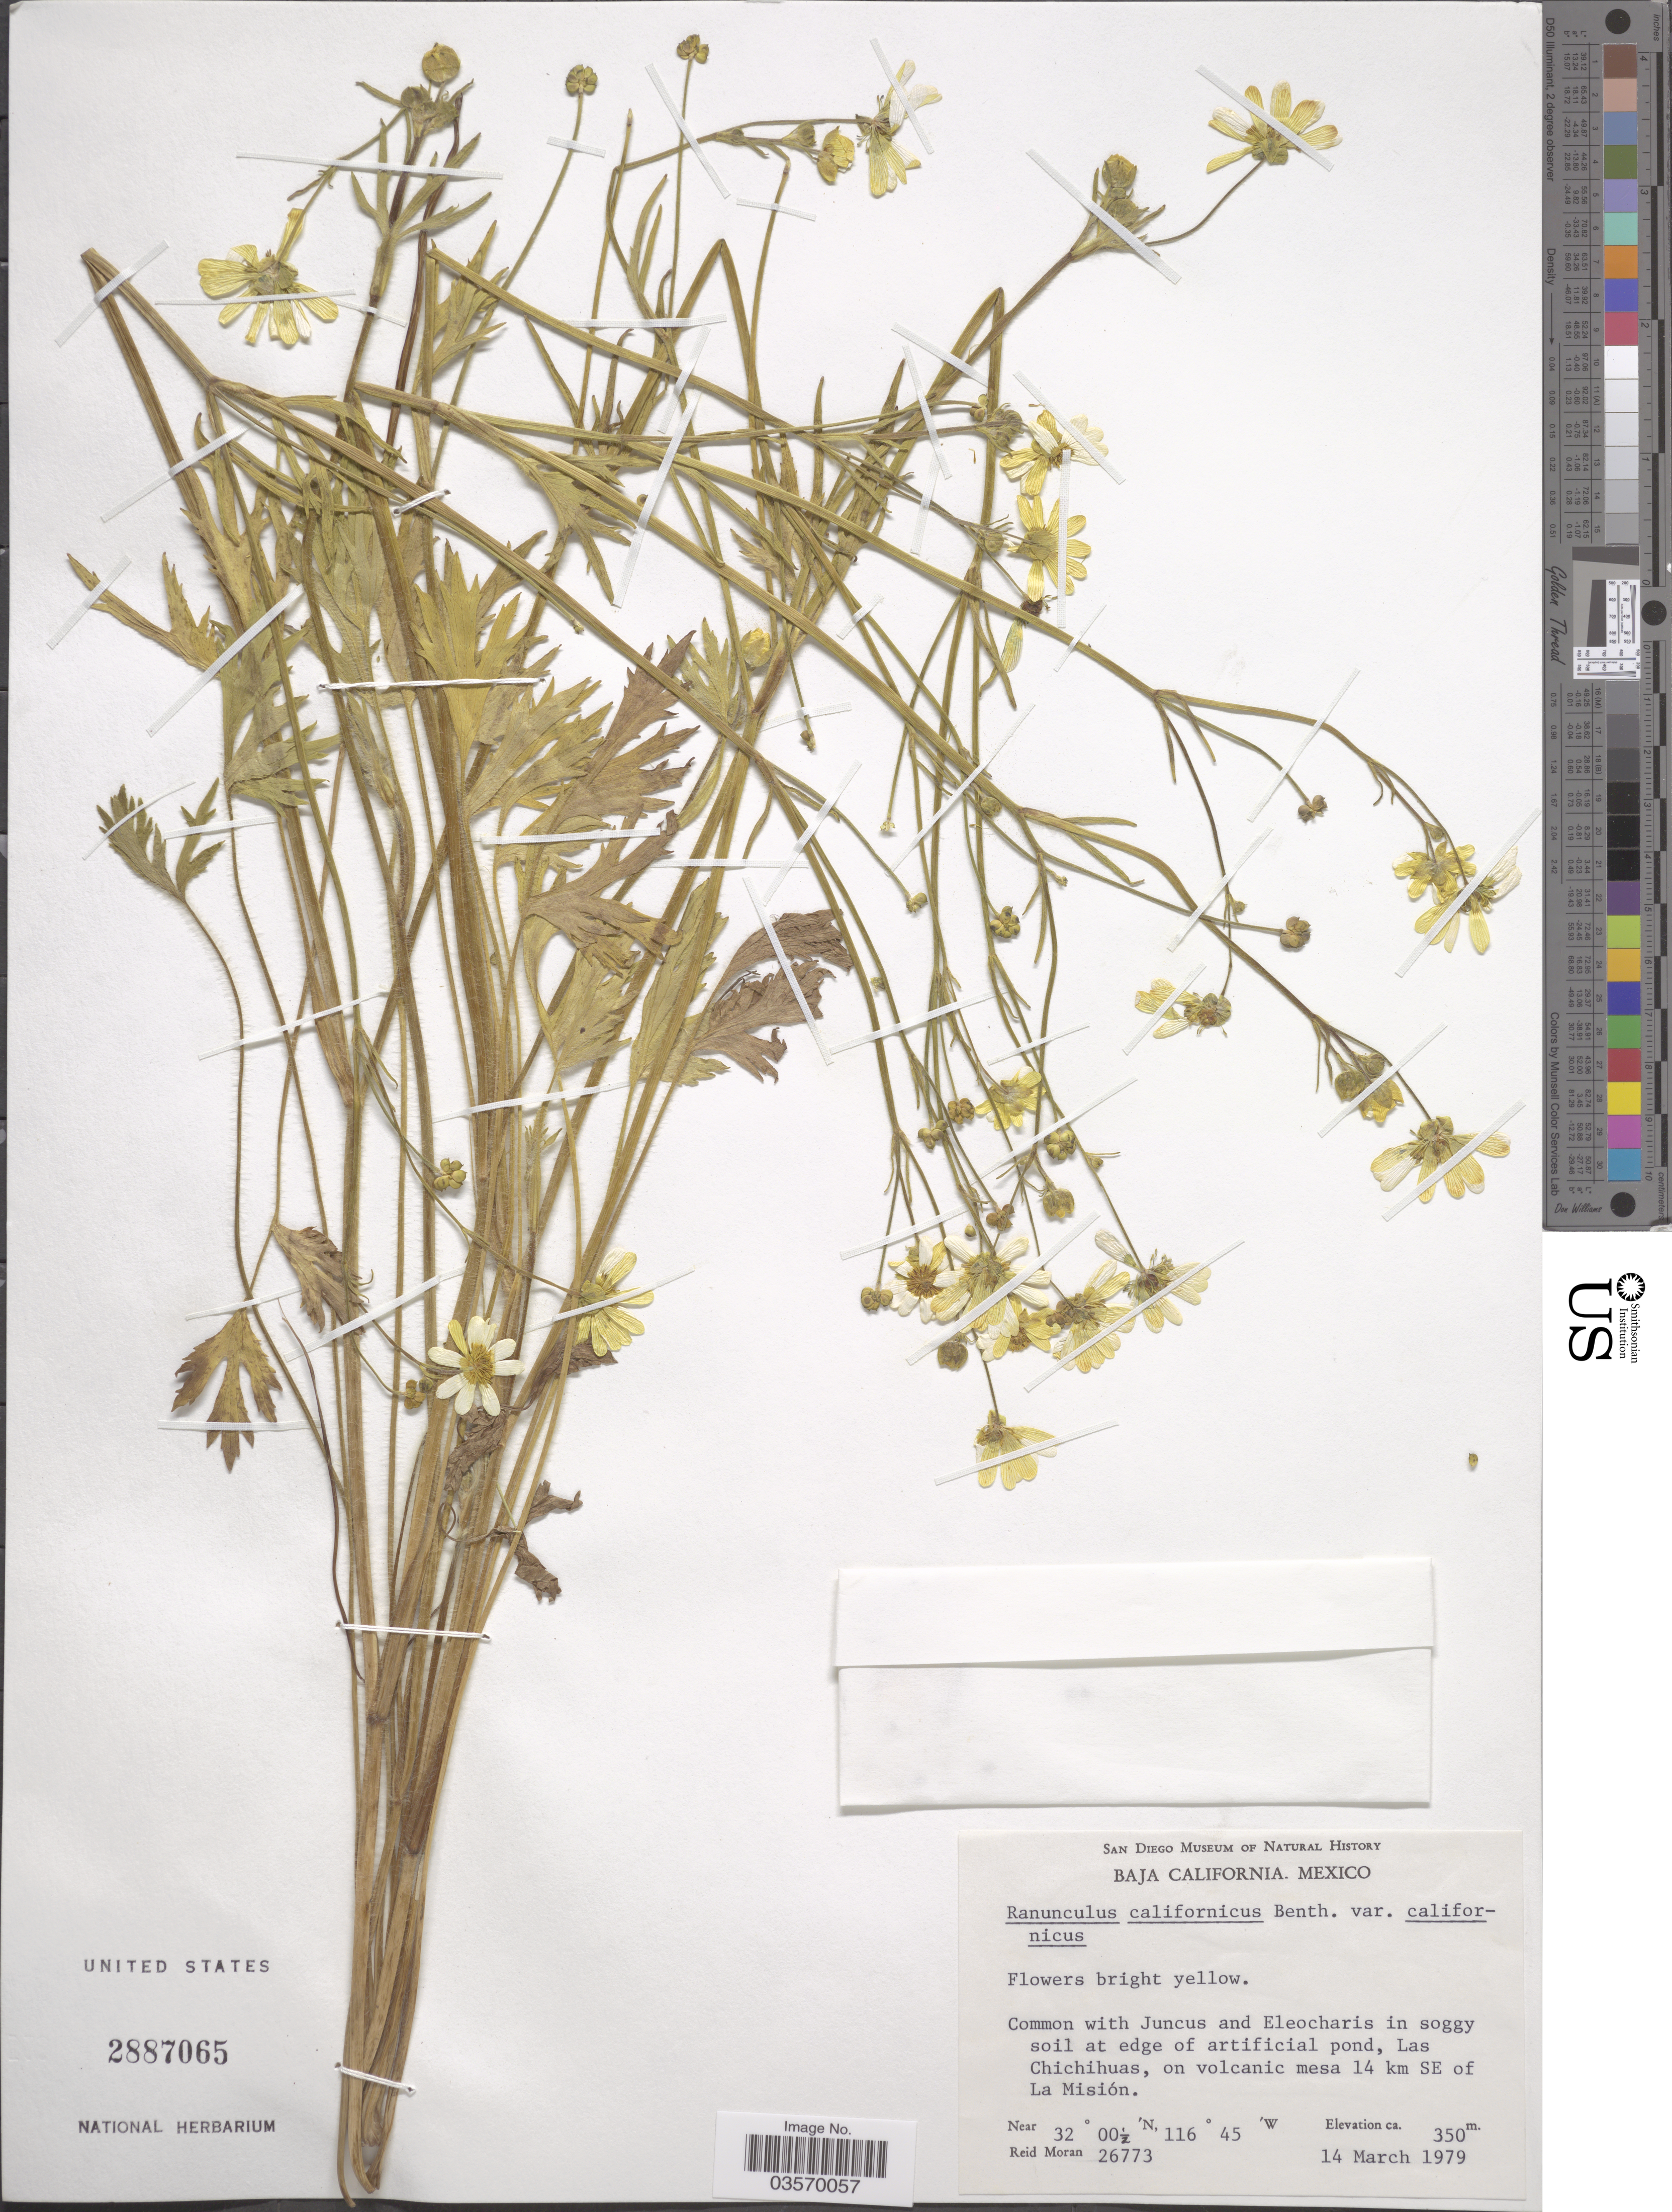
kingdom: Plantae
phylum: Tracheophyta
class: Magnoliopsida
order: Ranunculales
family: Ranunculaceae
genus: Ranunculus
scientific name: Ranunculus californicus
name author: Benth.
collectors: R. Moran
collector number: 26773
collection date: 1979-03-14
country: Mexico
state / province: Baja California Norte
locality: Las Chichihuas, on volcanic mesa 14 km SE of La Misión.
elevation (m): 350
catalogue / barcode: US 2887065